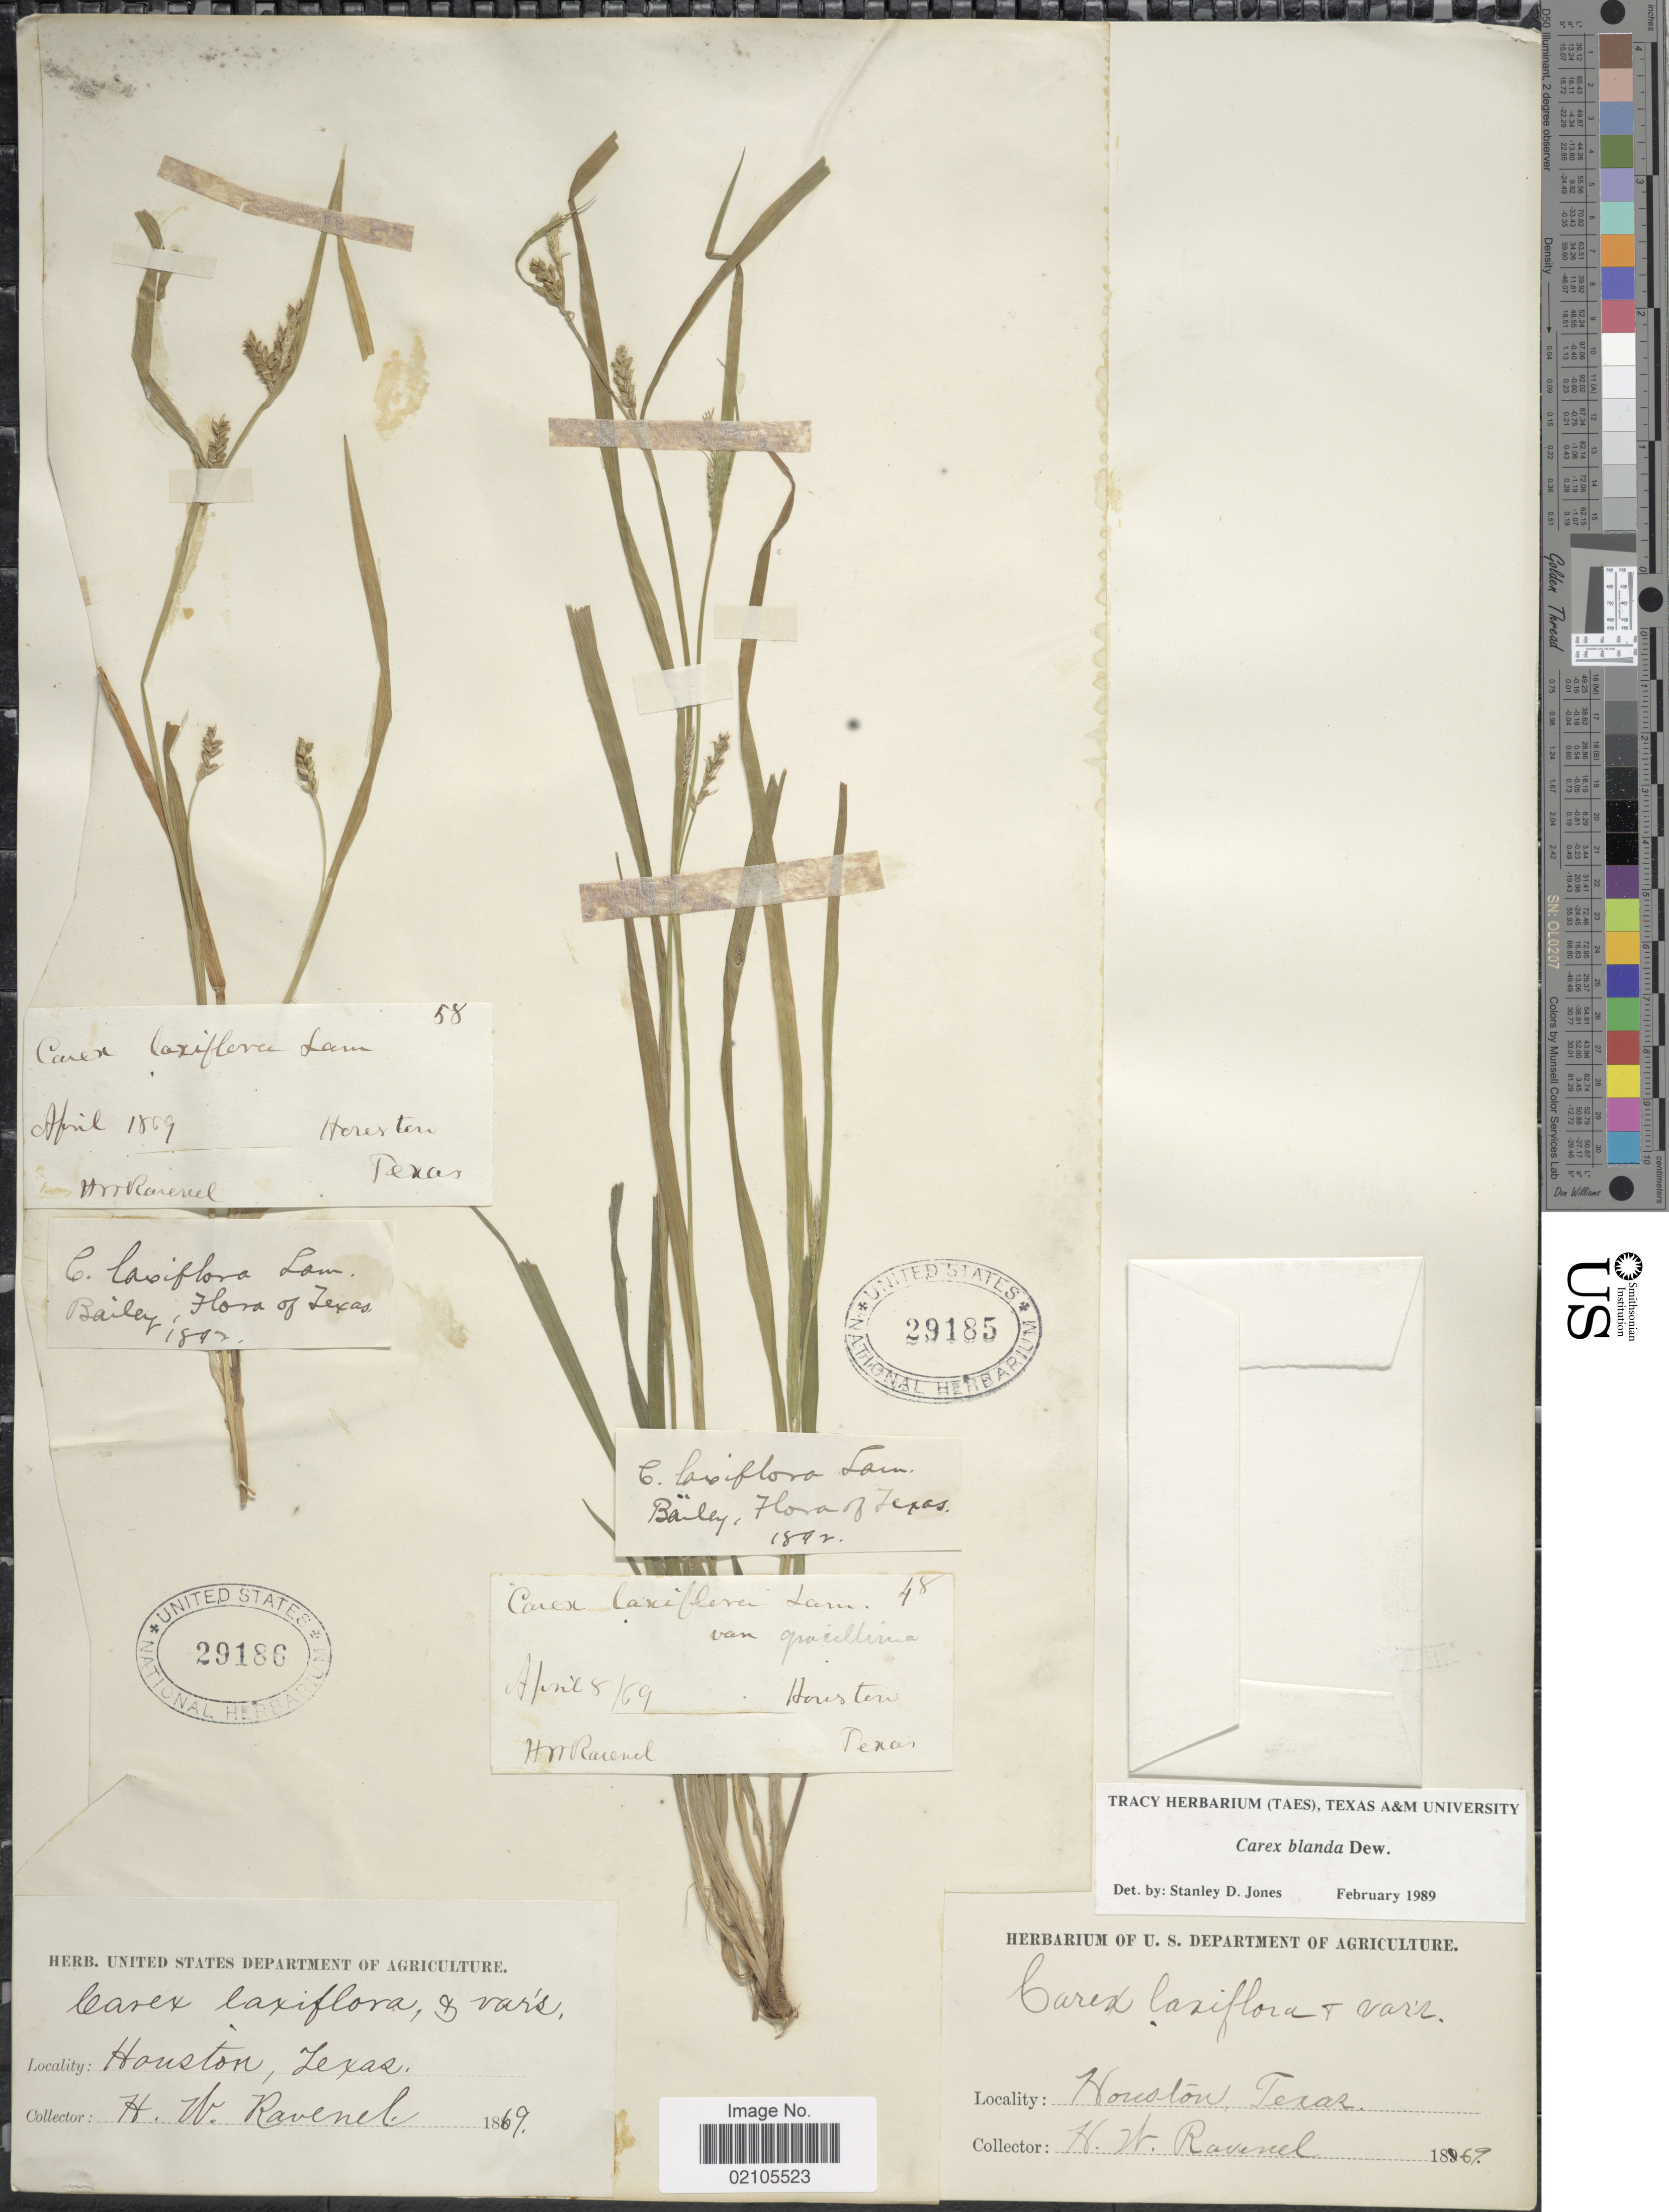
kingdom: Plantae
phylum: Tracheophyta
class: Liliopsida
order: Poales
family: Cyperaceae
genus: Carex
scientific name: Carex blanda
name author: Dewey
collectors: H. Ravenel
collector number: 58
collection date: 1869-04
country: United States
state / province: Texas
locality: Houston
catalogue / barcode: US 29186